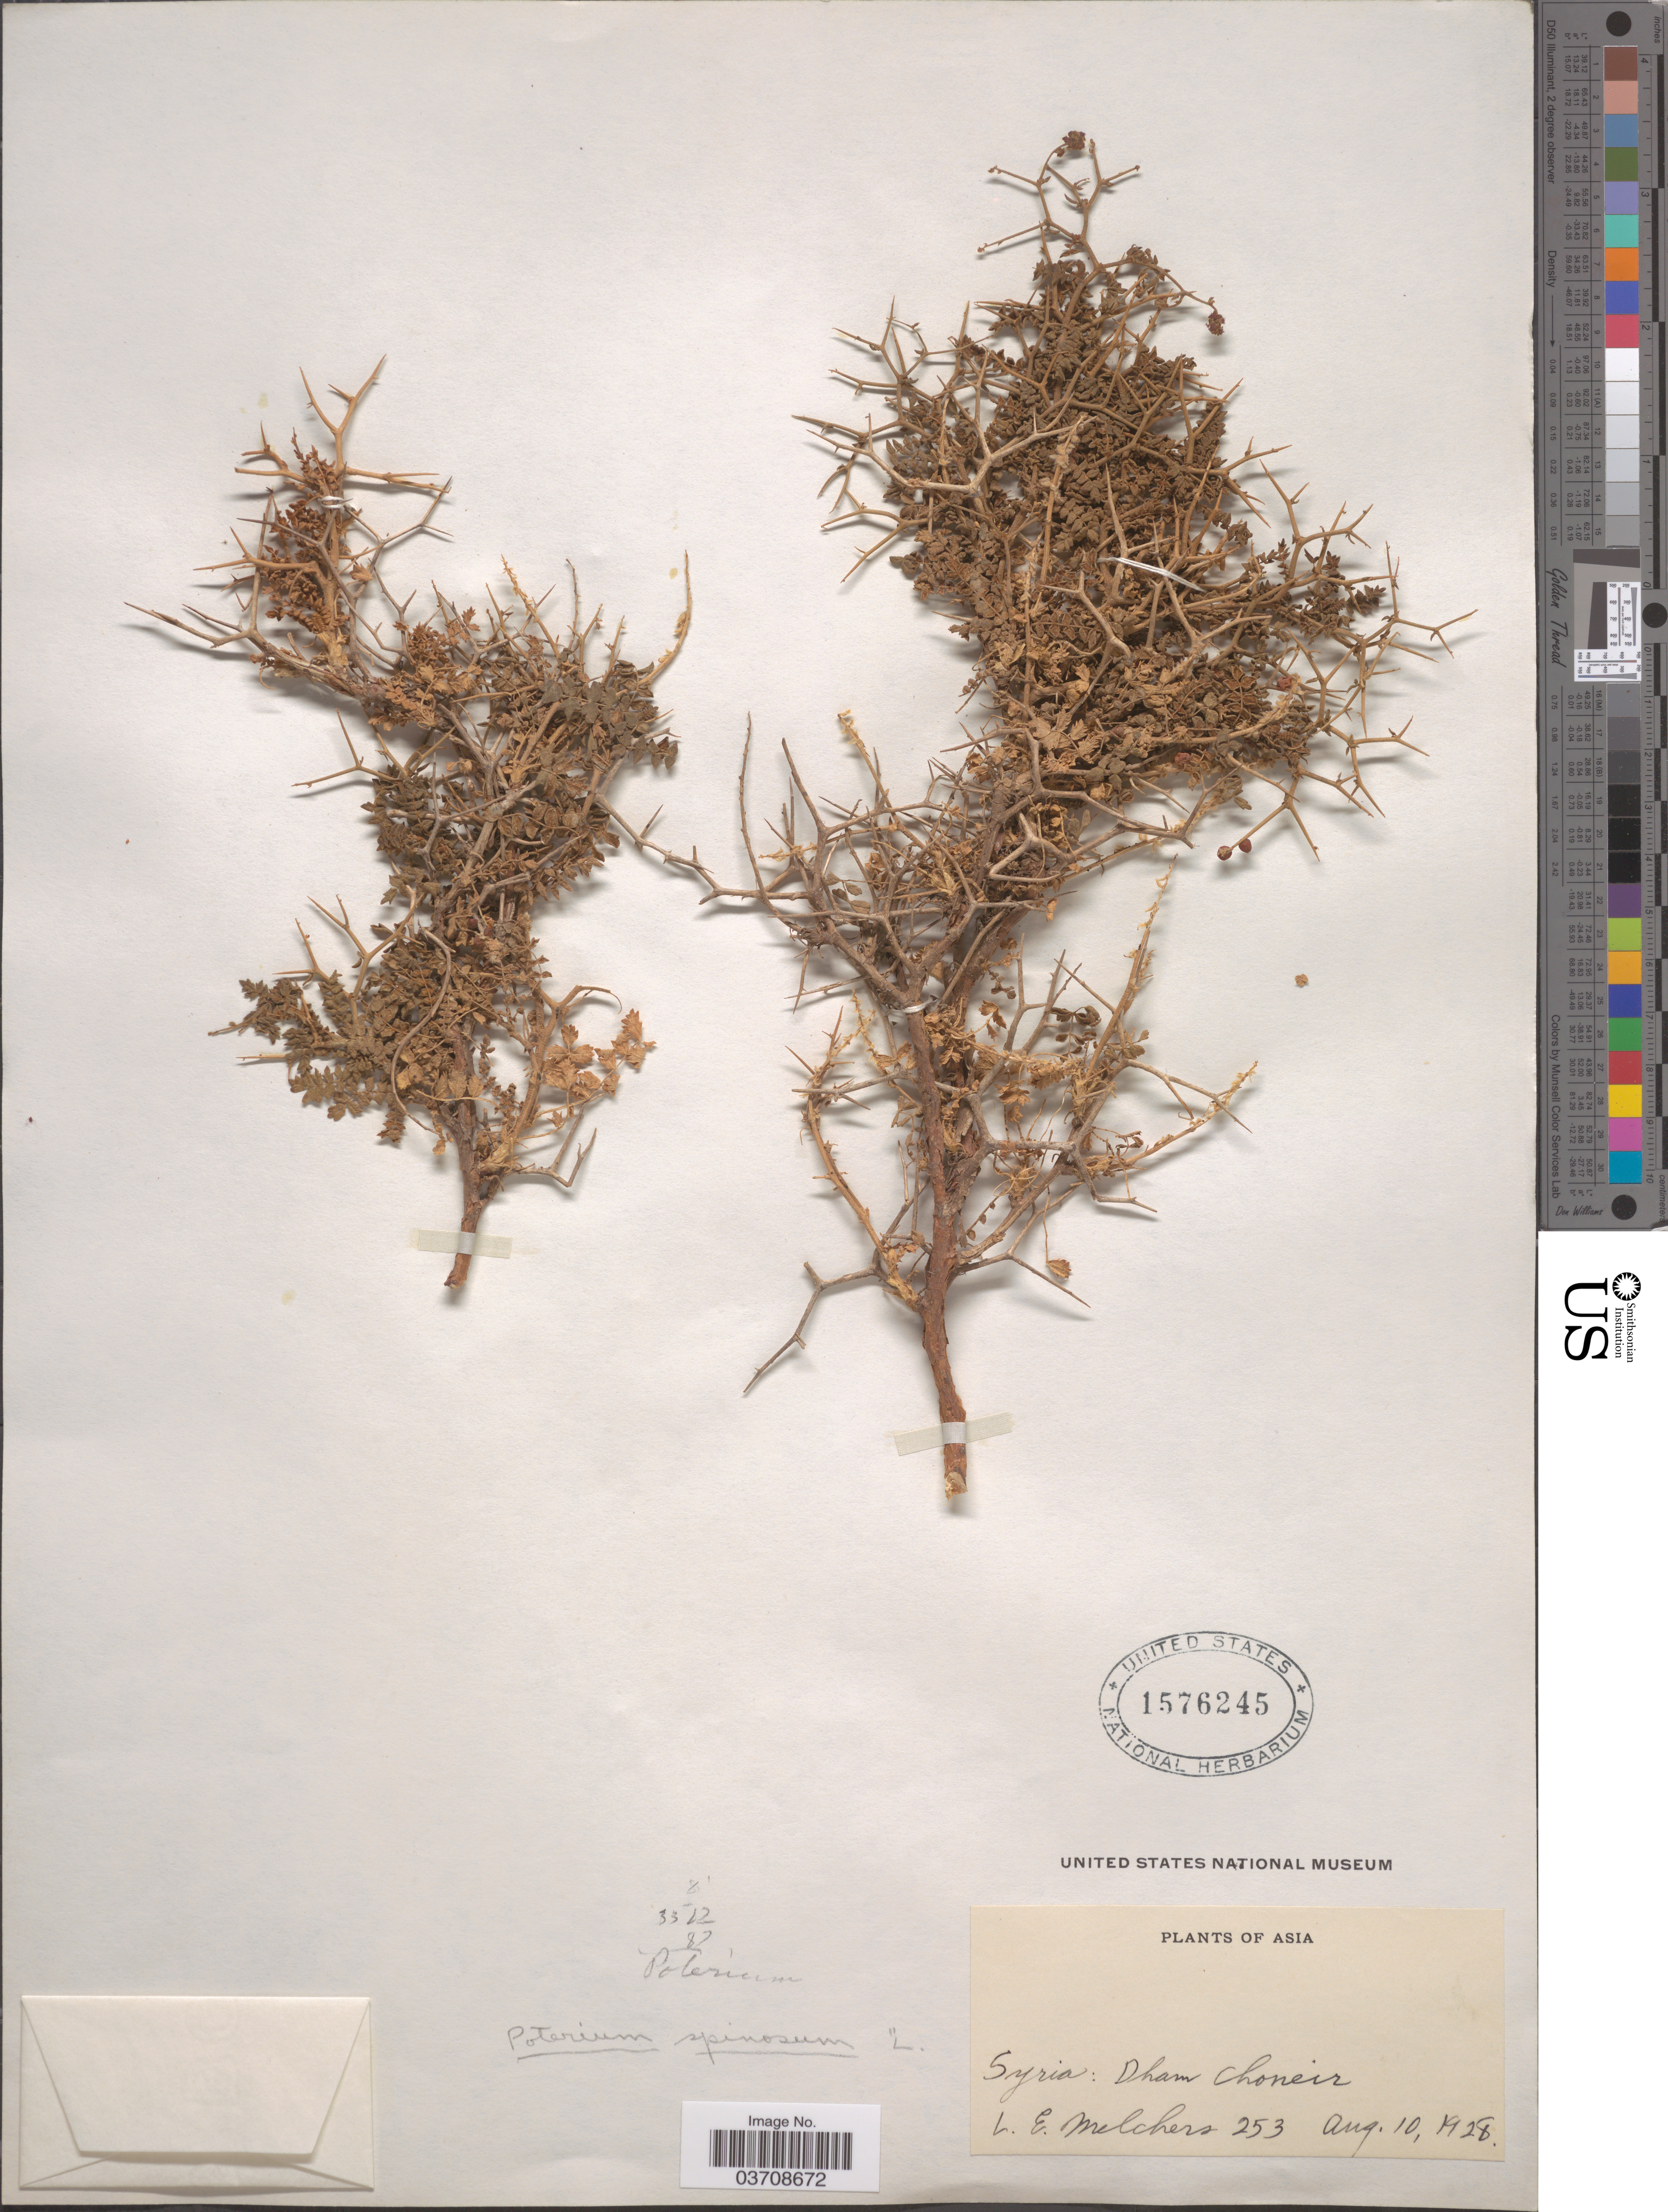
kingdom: Plantae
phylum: Tracheophyta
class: Magnoliopsida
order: Rosales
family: Rosaceae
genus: Sarcopoterium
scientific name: Sarcopoterium spinosum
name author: (L.) Spach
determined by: Strong, Mark T., (BOT), Smithsonian Institution - National Museum of Natural History (UNITED STATES)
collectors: L. Melchers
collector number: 253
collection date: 1928-08-10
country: Syria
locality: Dham Choneir.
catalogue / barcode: US 1576245